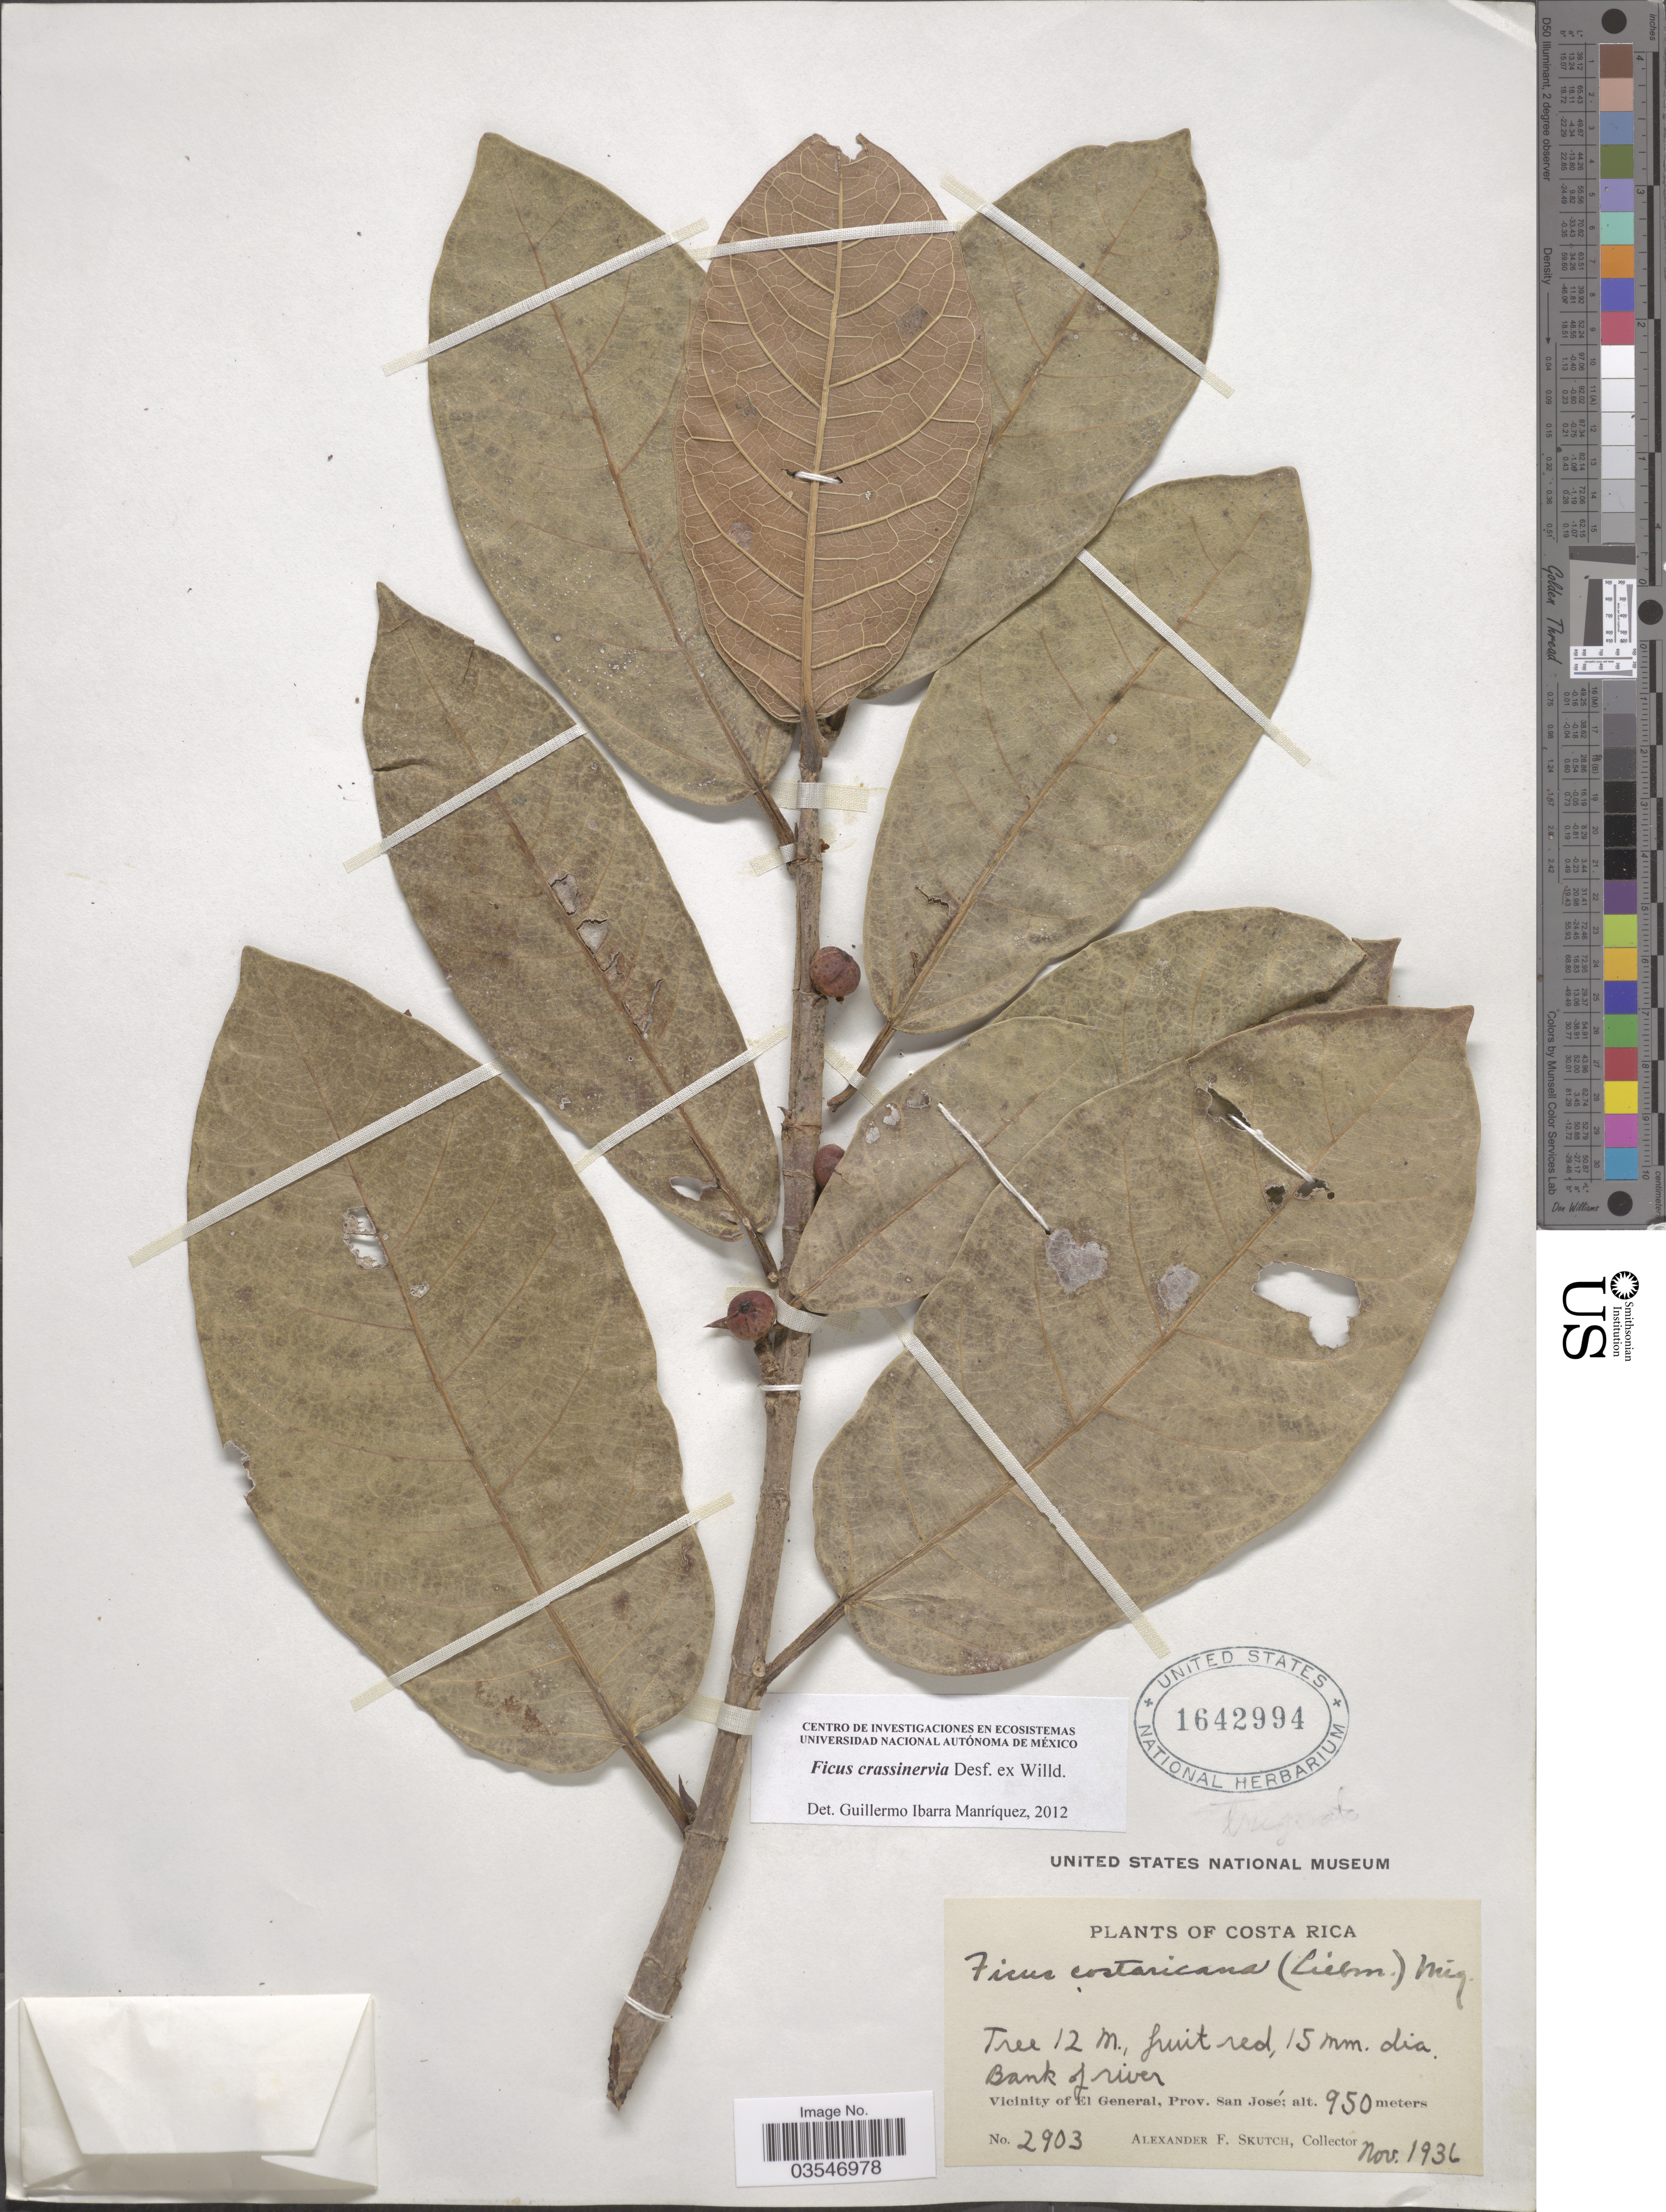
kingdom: Plantae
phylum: Tracheophyta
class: Magnoliopsida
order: Rosales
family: Moraceae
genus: Ficus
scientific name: Ficus crassinervia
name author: Desf. ex Willd.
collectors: A. F. Skutch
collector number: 2903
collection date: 1936-11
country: Costa Rica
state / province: San José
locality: Bank of river. Vicinity of El General.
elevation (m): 950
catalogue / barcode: US 1642994